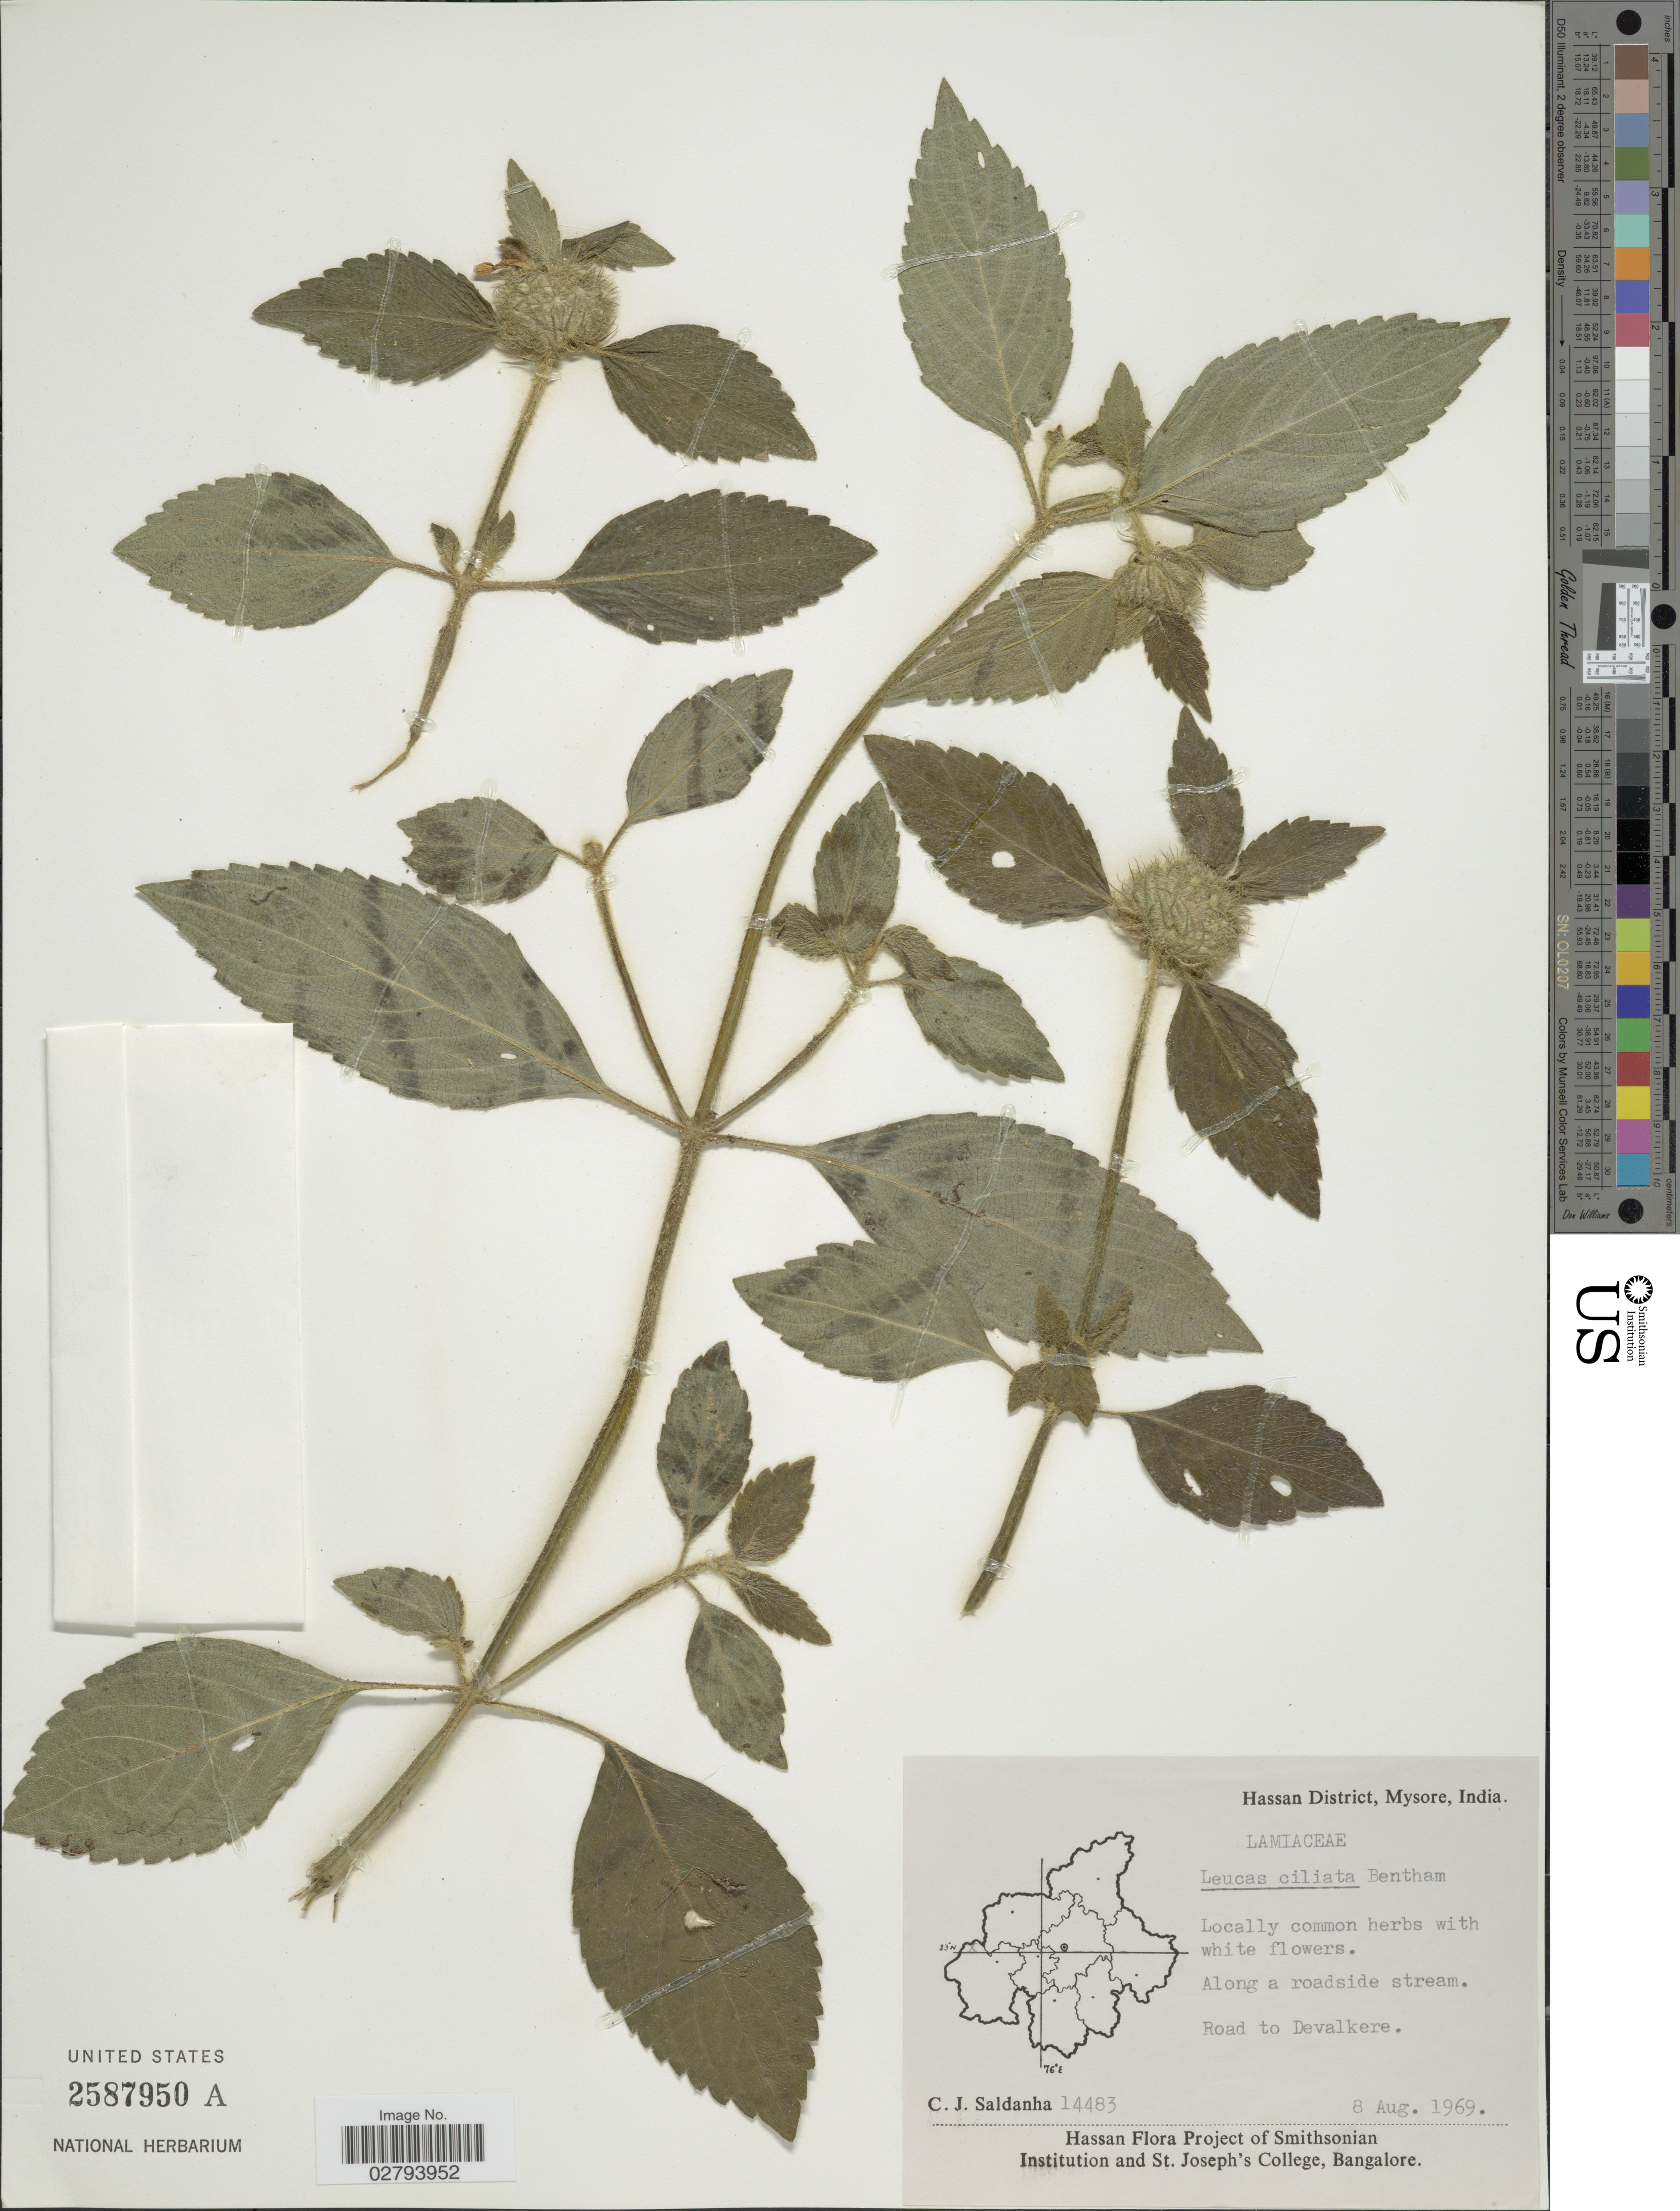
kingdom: Plantae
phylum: Tracheophyta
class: Magnoliopsida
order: Lamiales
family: Lamiaceae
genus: Leucas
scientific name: Leucas ciliata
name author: Benth.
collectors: C. J. Saldanha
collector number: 14483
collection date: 1969-08-08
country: India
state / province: Karnataka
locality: Hassan District, Mysore, Road to Devalkere.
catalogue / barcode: US 2587950A